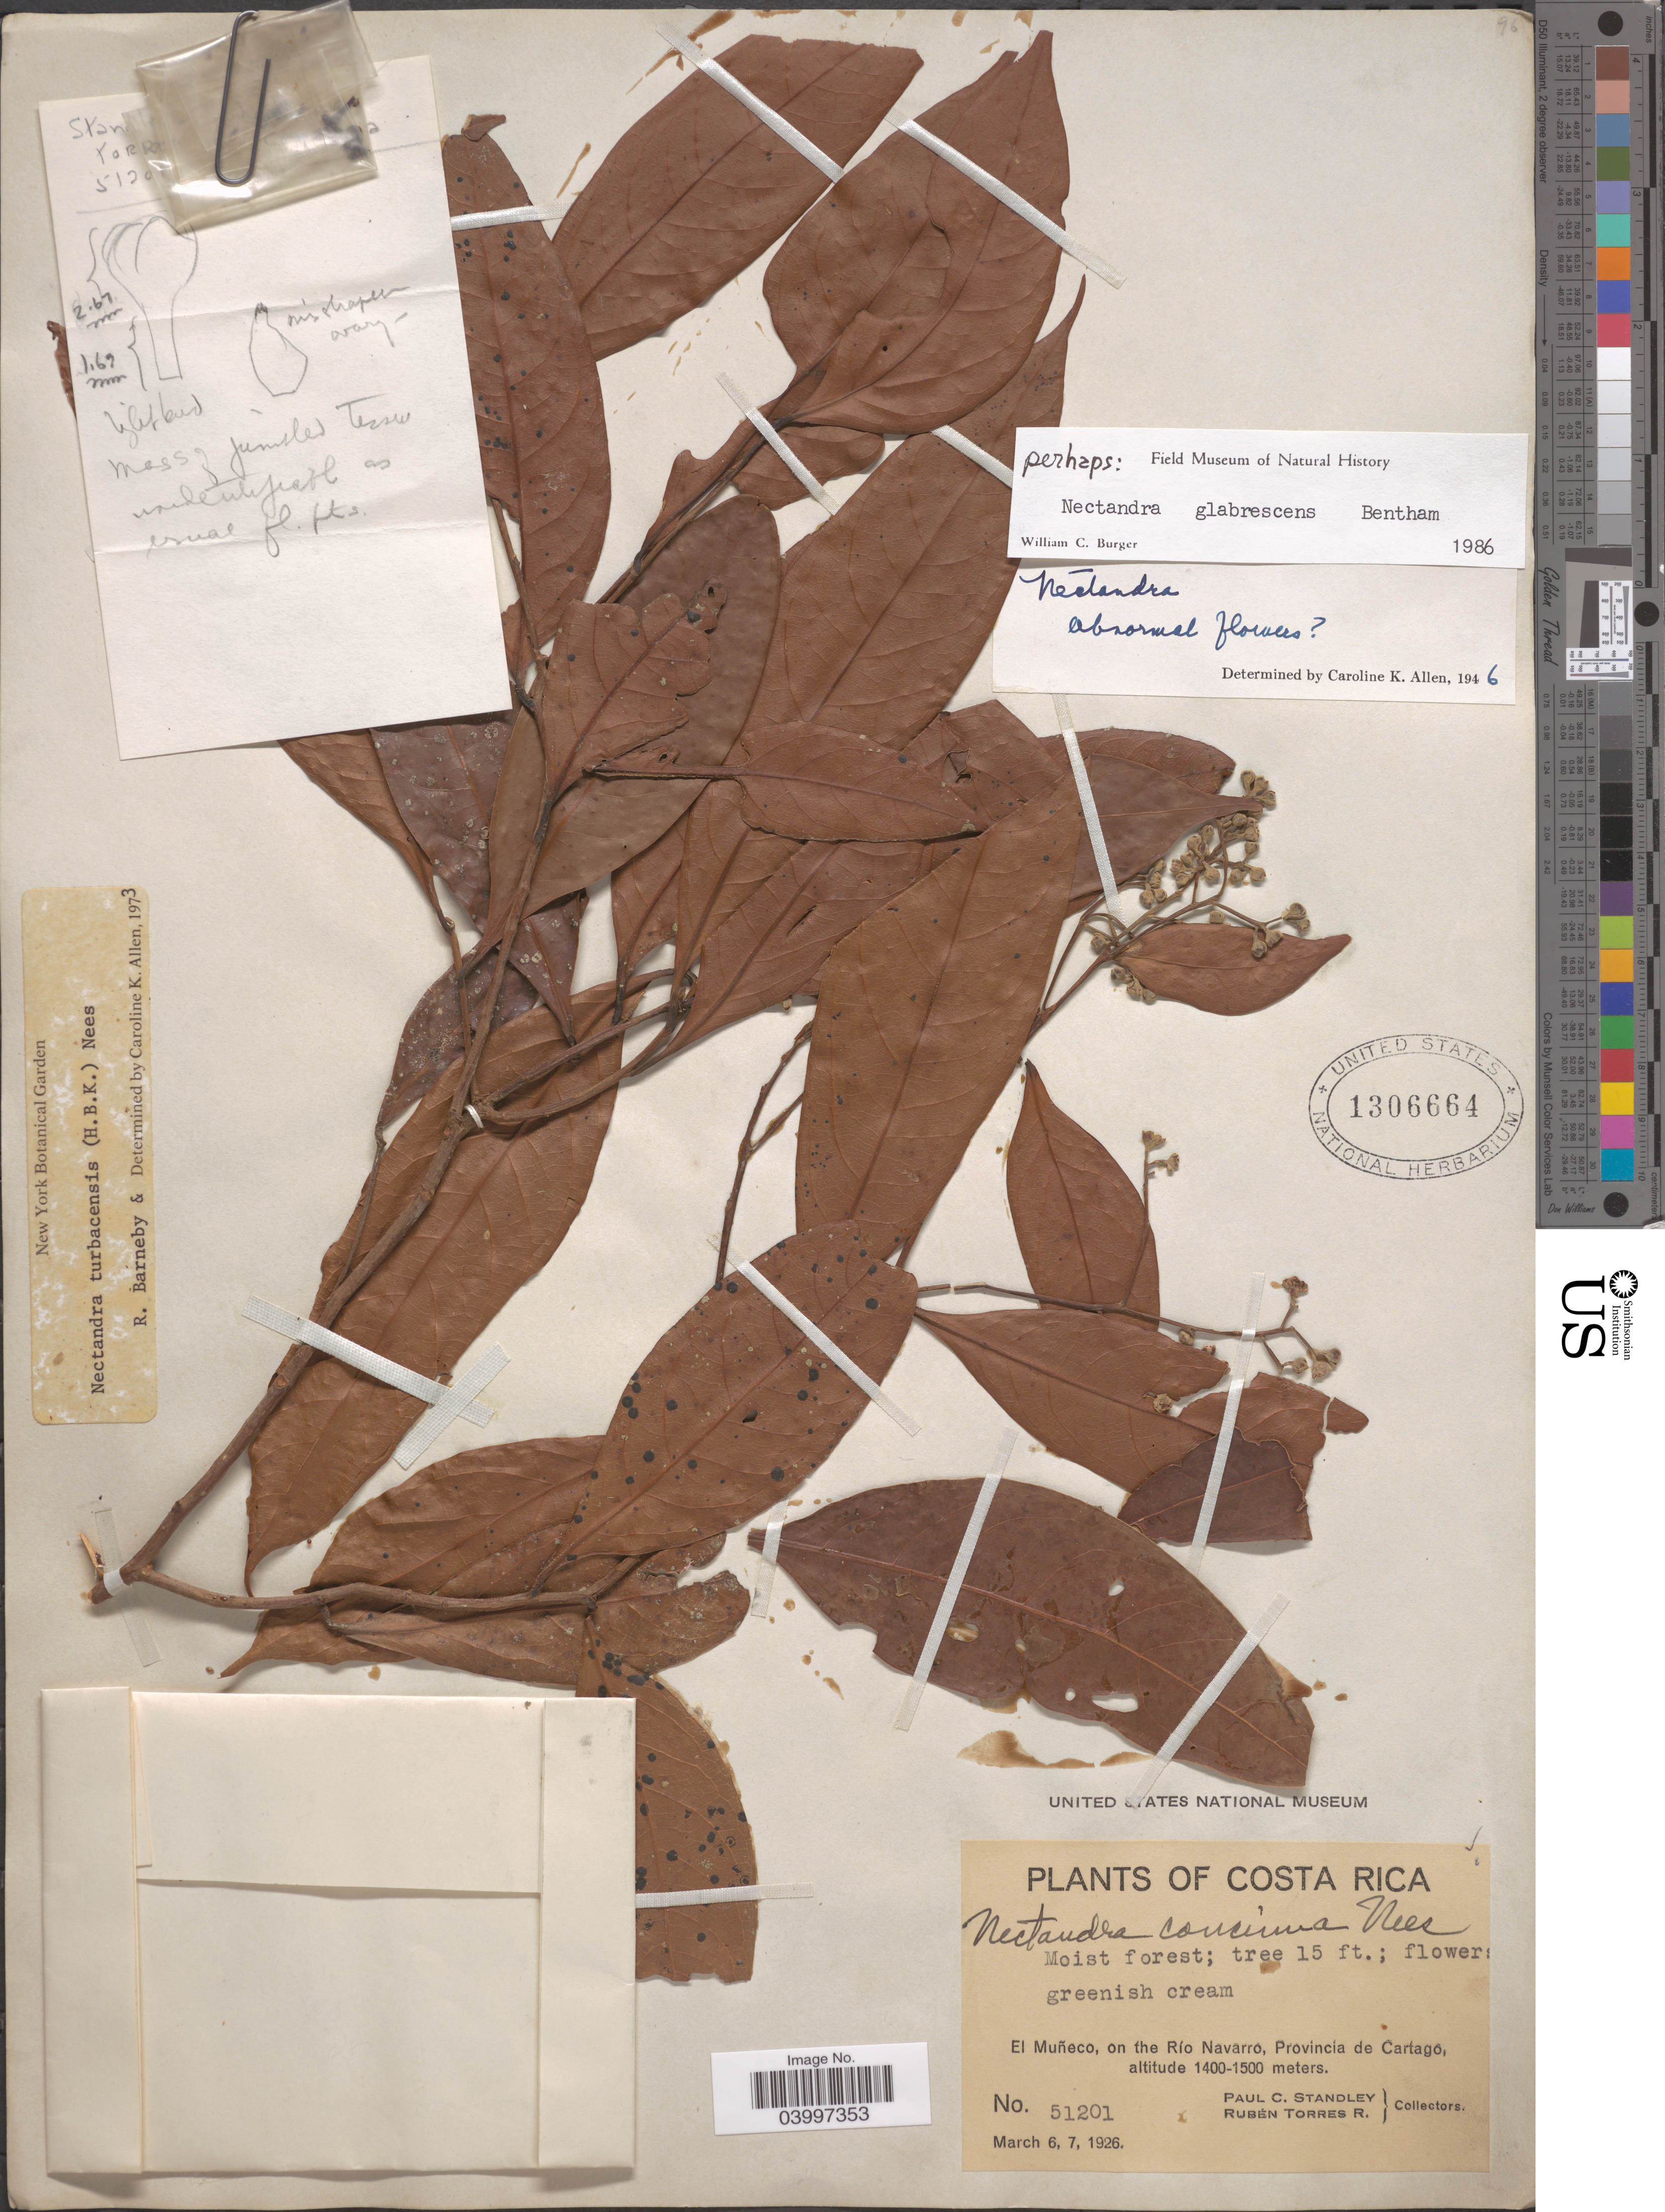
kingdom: Plantae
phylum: Tracheophyta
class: Magnoliopsida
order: Laurales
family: Lauraceae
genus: Nectandra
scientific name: Nectandra hihua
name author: (Ruiz & Pav.) Rohwer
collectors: P. C. Standley & R. Torres Rojas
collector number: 51201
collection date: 1926-03-06/1926-03-07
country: Costa Rica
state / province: Cartago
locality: El Muñeco, on the Río Navarro.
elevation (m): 1400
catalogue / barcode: US 1306664